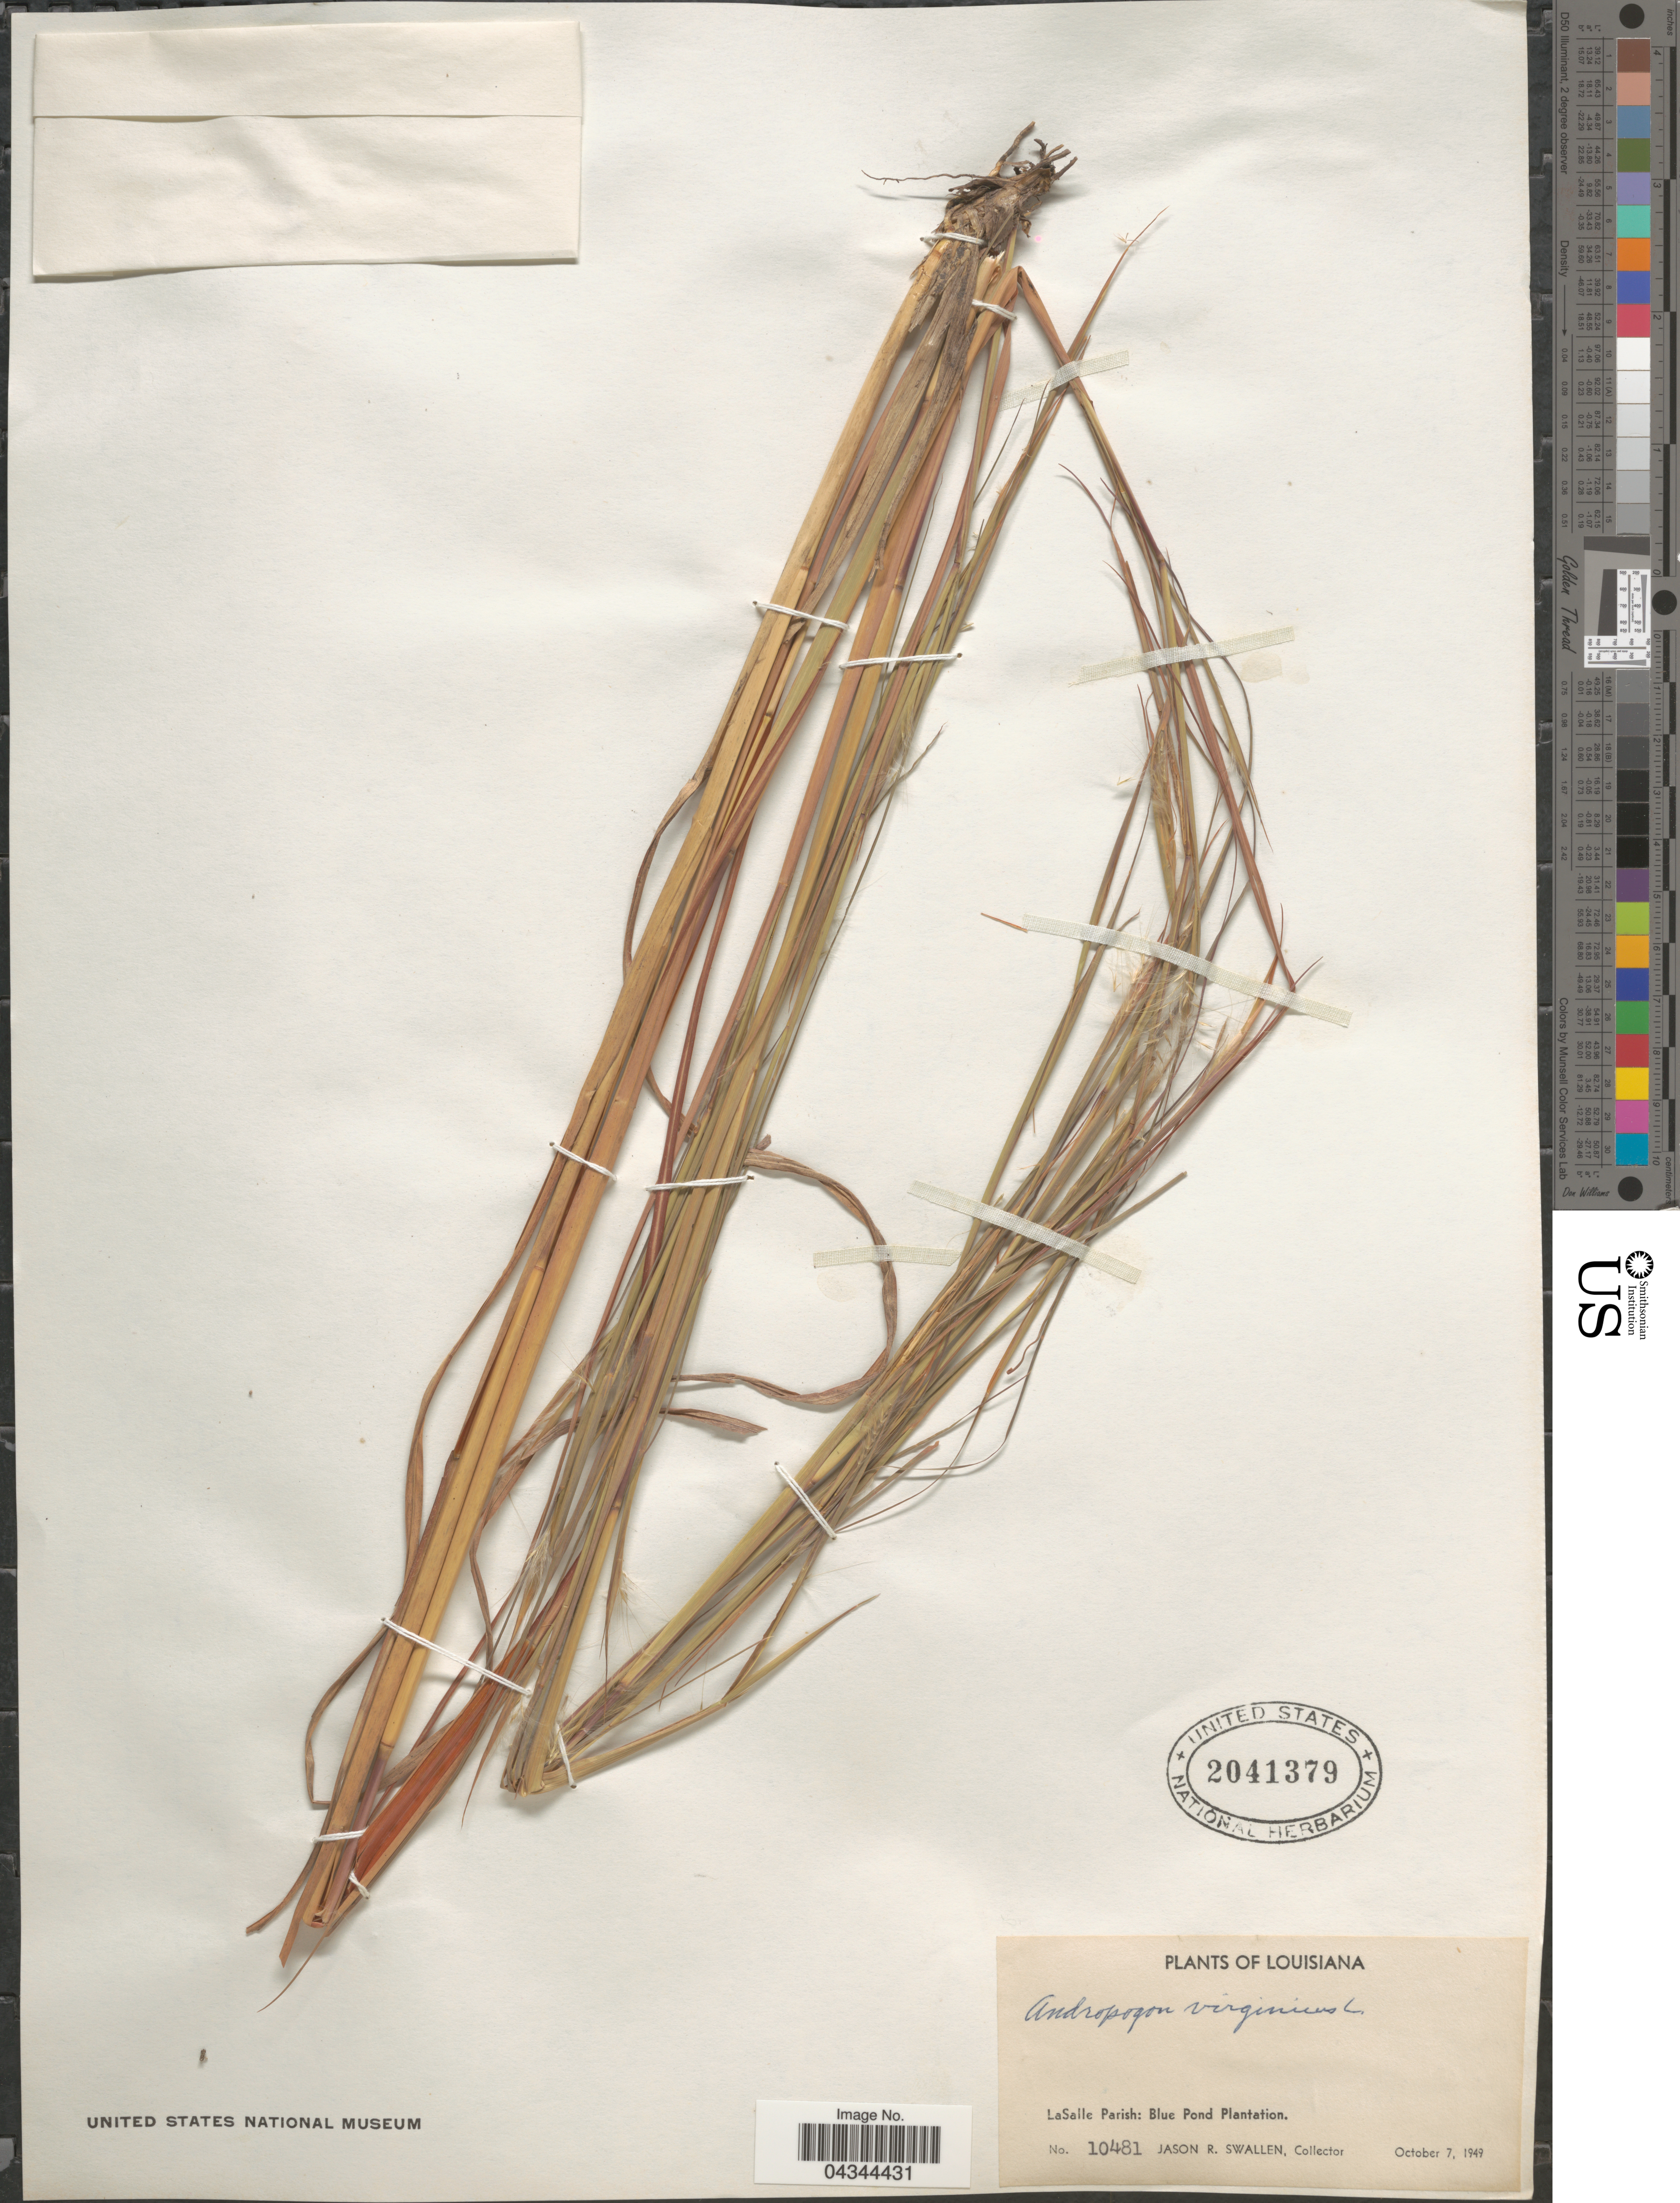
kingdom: Plantae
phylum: Tracheophyta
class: Liliopsida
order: Poales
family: Poaceae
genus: Andropogon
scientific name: Andropogon virginicus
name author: L.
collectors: J. R. Swallen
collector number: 10481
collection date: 1949-10-07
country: United States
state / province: Louisiana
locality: LaSalle Parish: Blue Pond Plantation.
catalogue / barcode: US 2041379